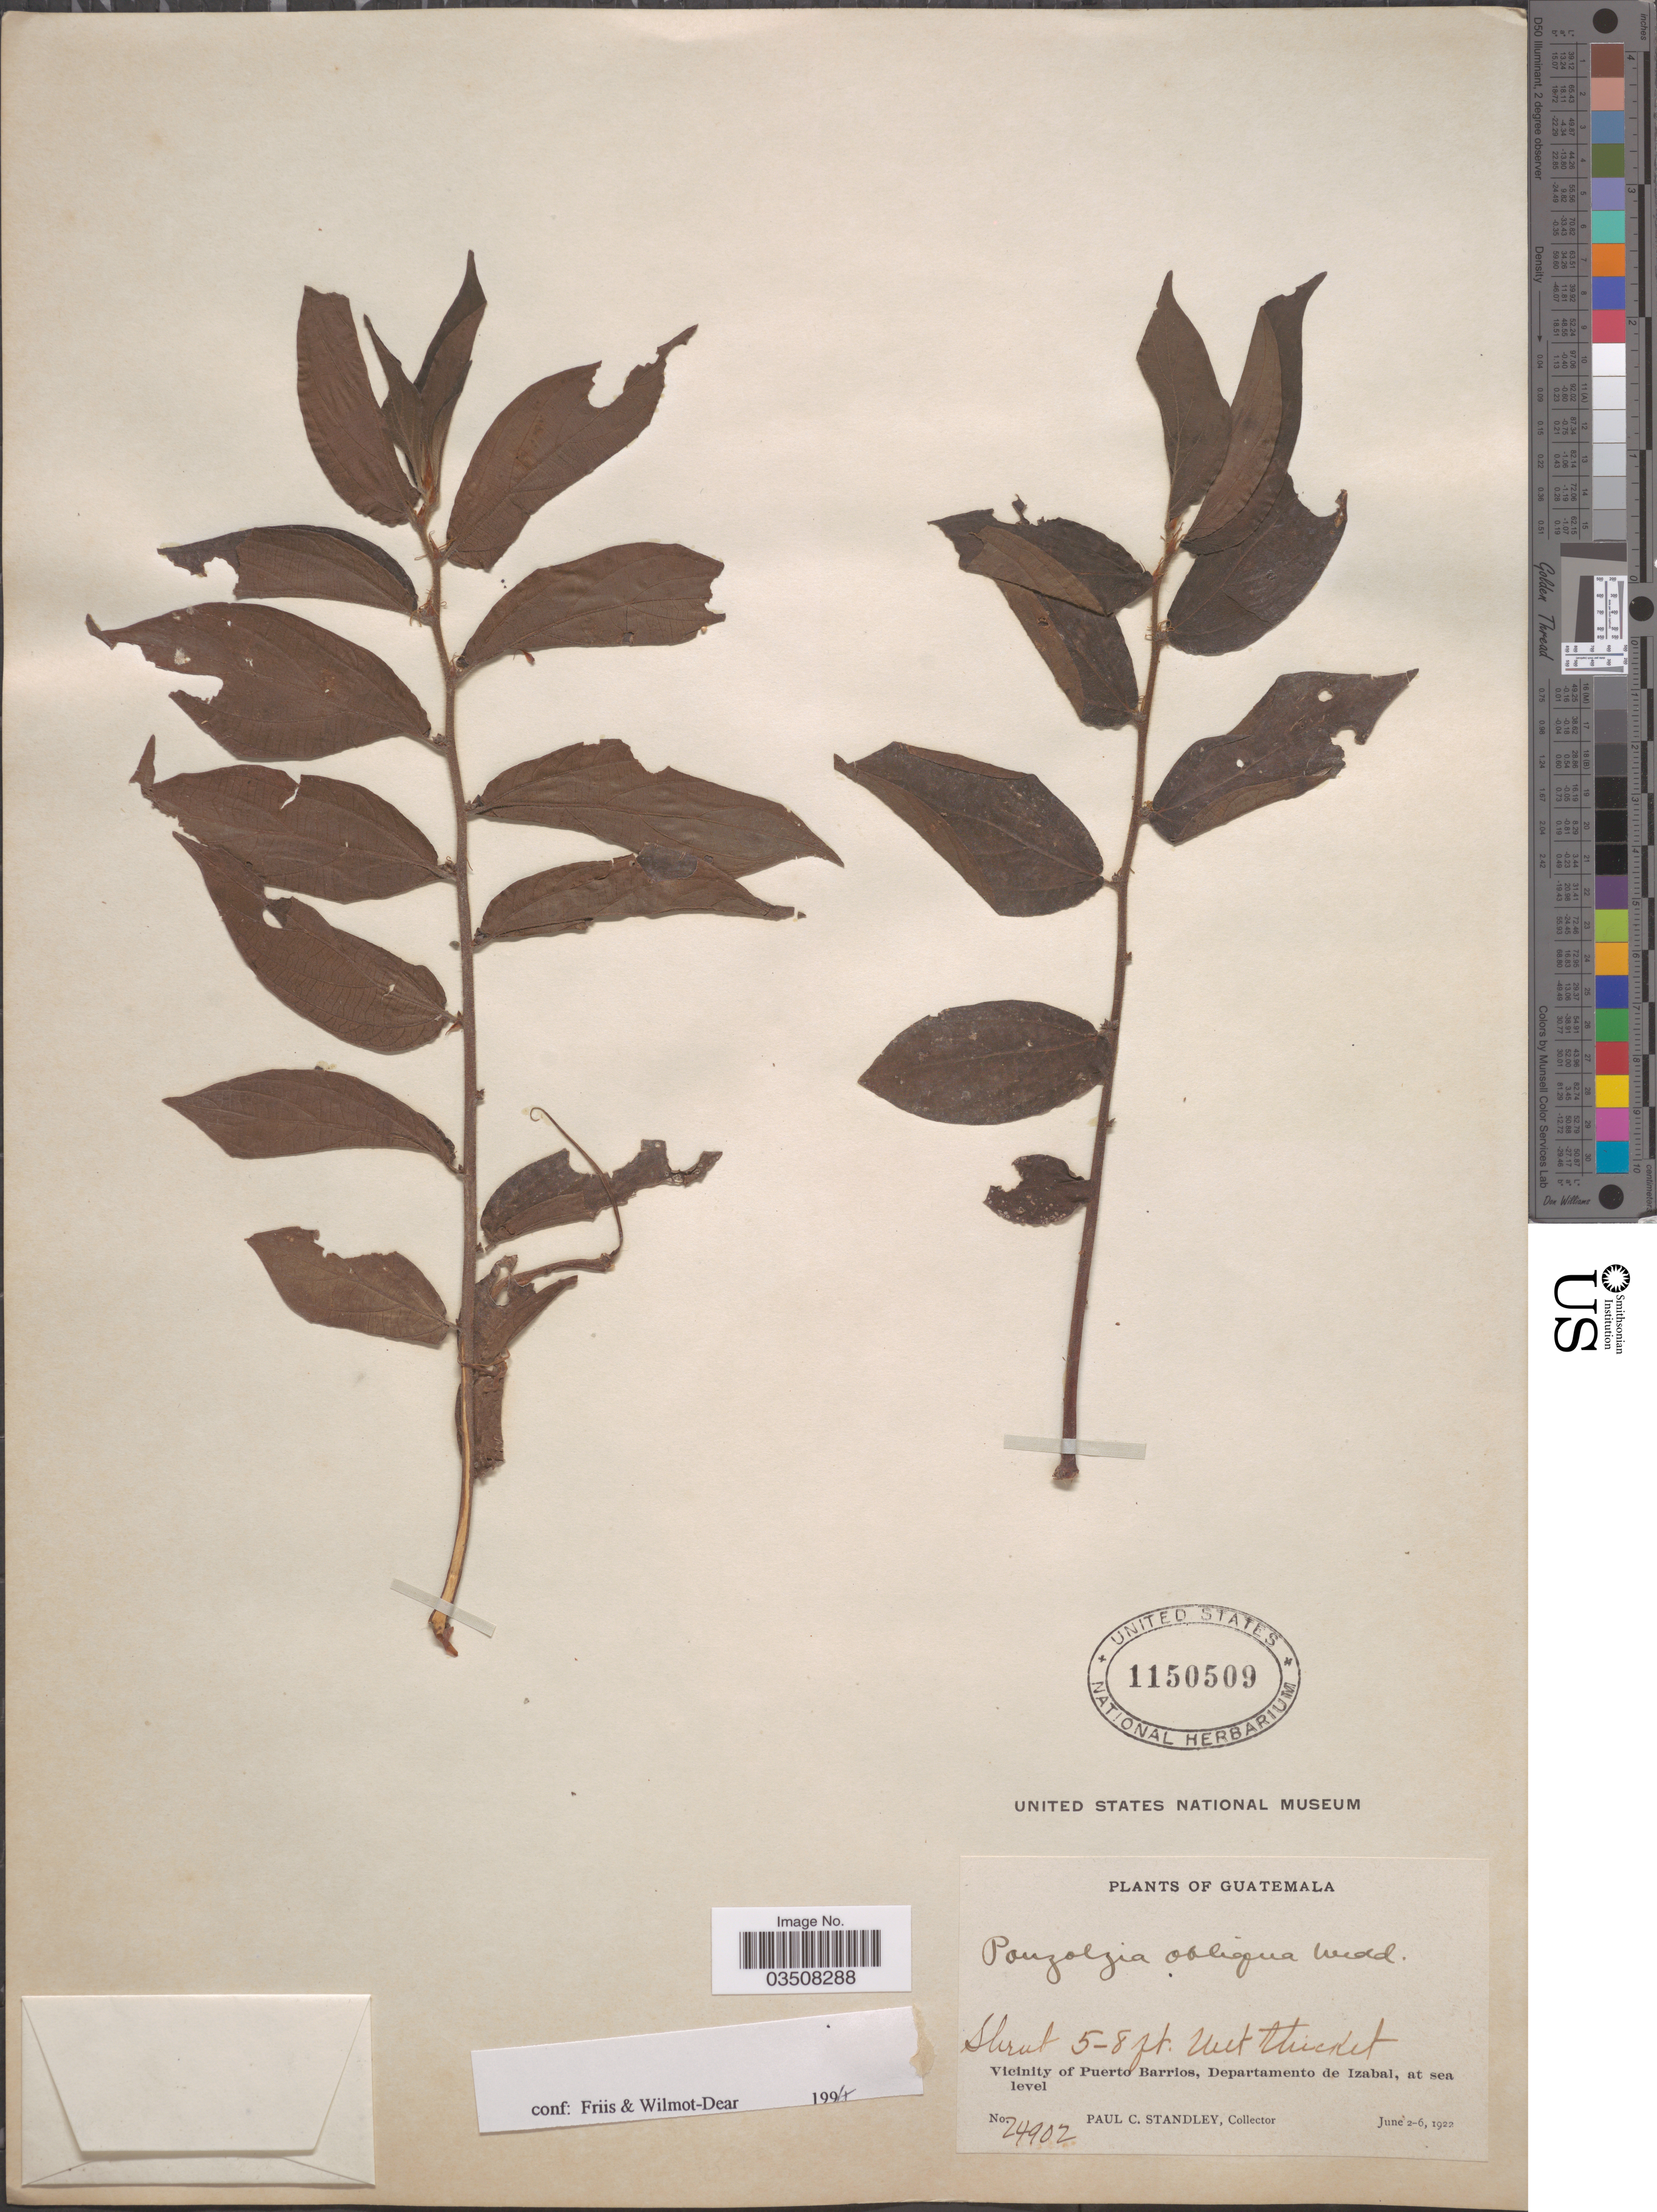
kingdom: Plantae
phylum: Tracheophyta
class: Magnoliopsida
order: Rosales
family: Urticaceae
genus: Pouzolzia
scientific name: Pouzolzia obliqua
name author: (Poepp.) Gaudich.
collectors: P. C. Standley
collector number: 24902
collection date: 1922-06-02/1922-06-06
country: Guatemala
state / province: Izabal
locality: Vicinity of Puerto Barrios, Departamento de Izabal.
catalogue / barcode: US 1150509